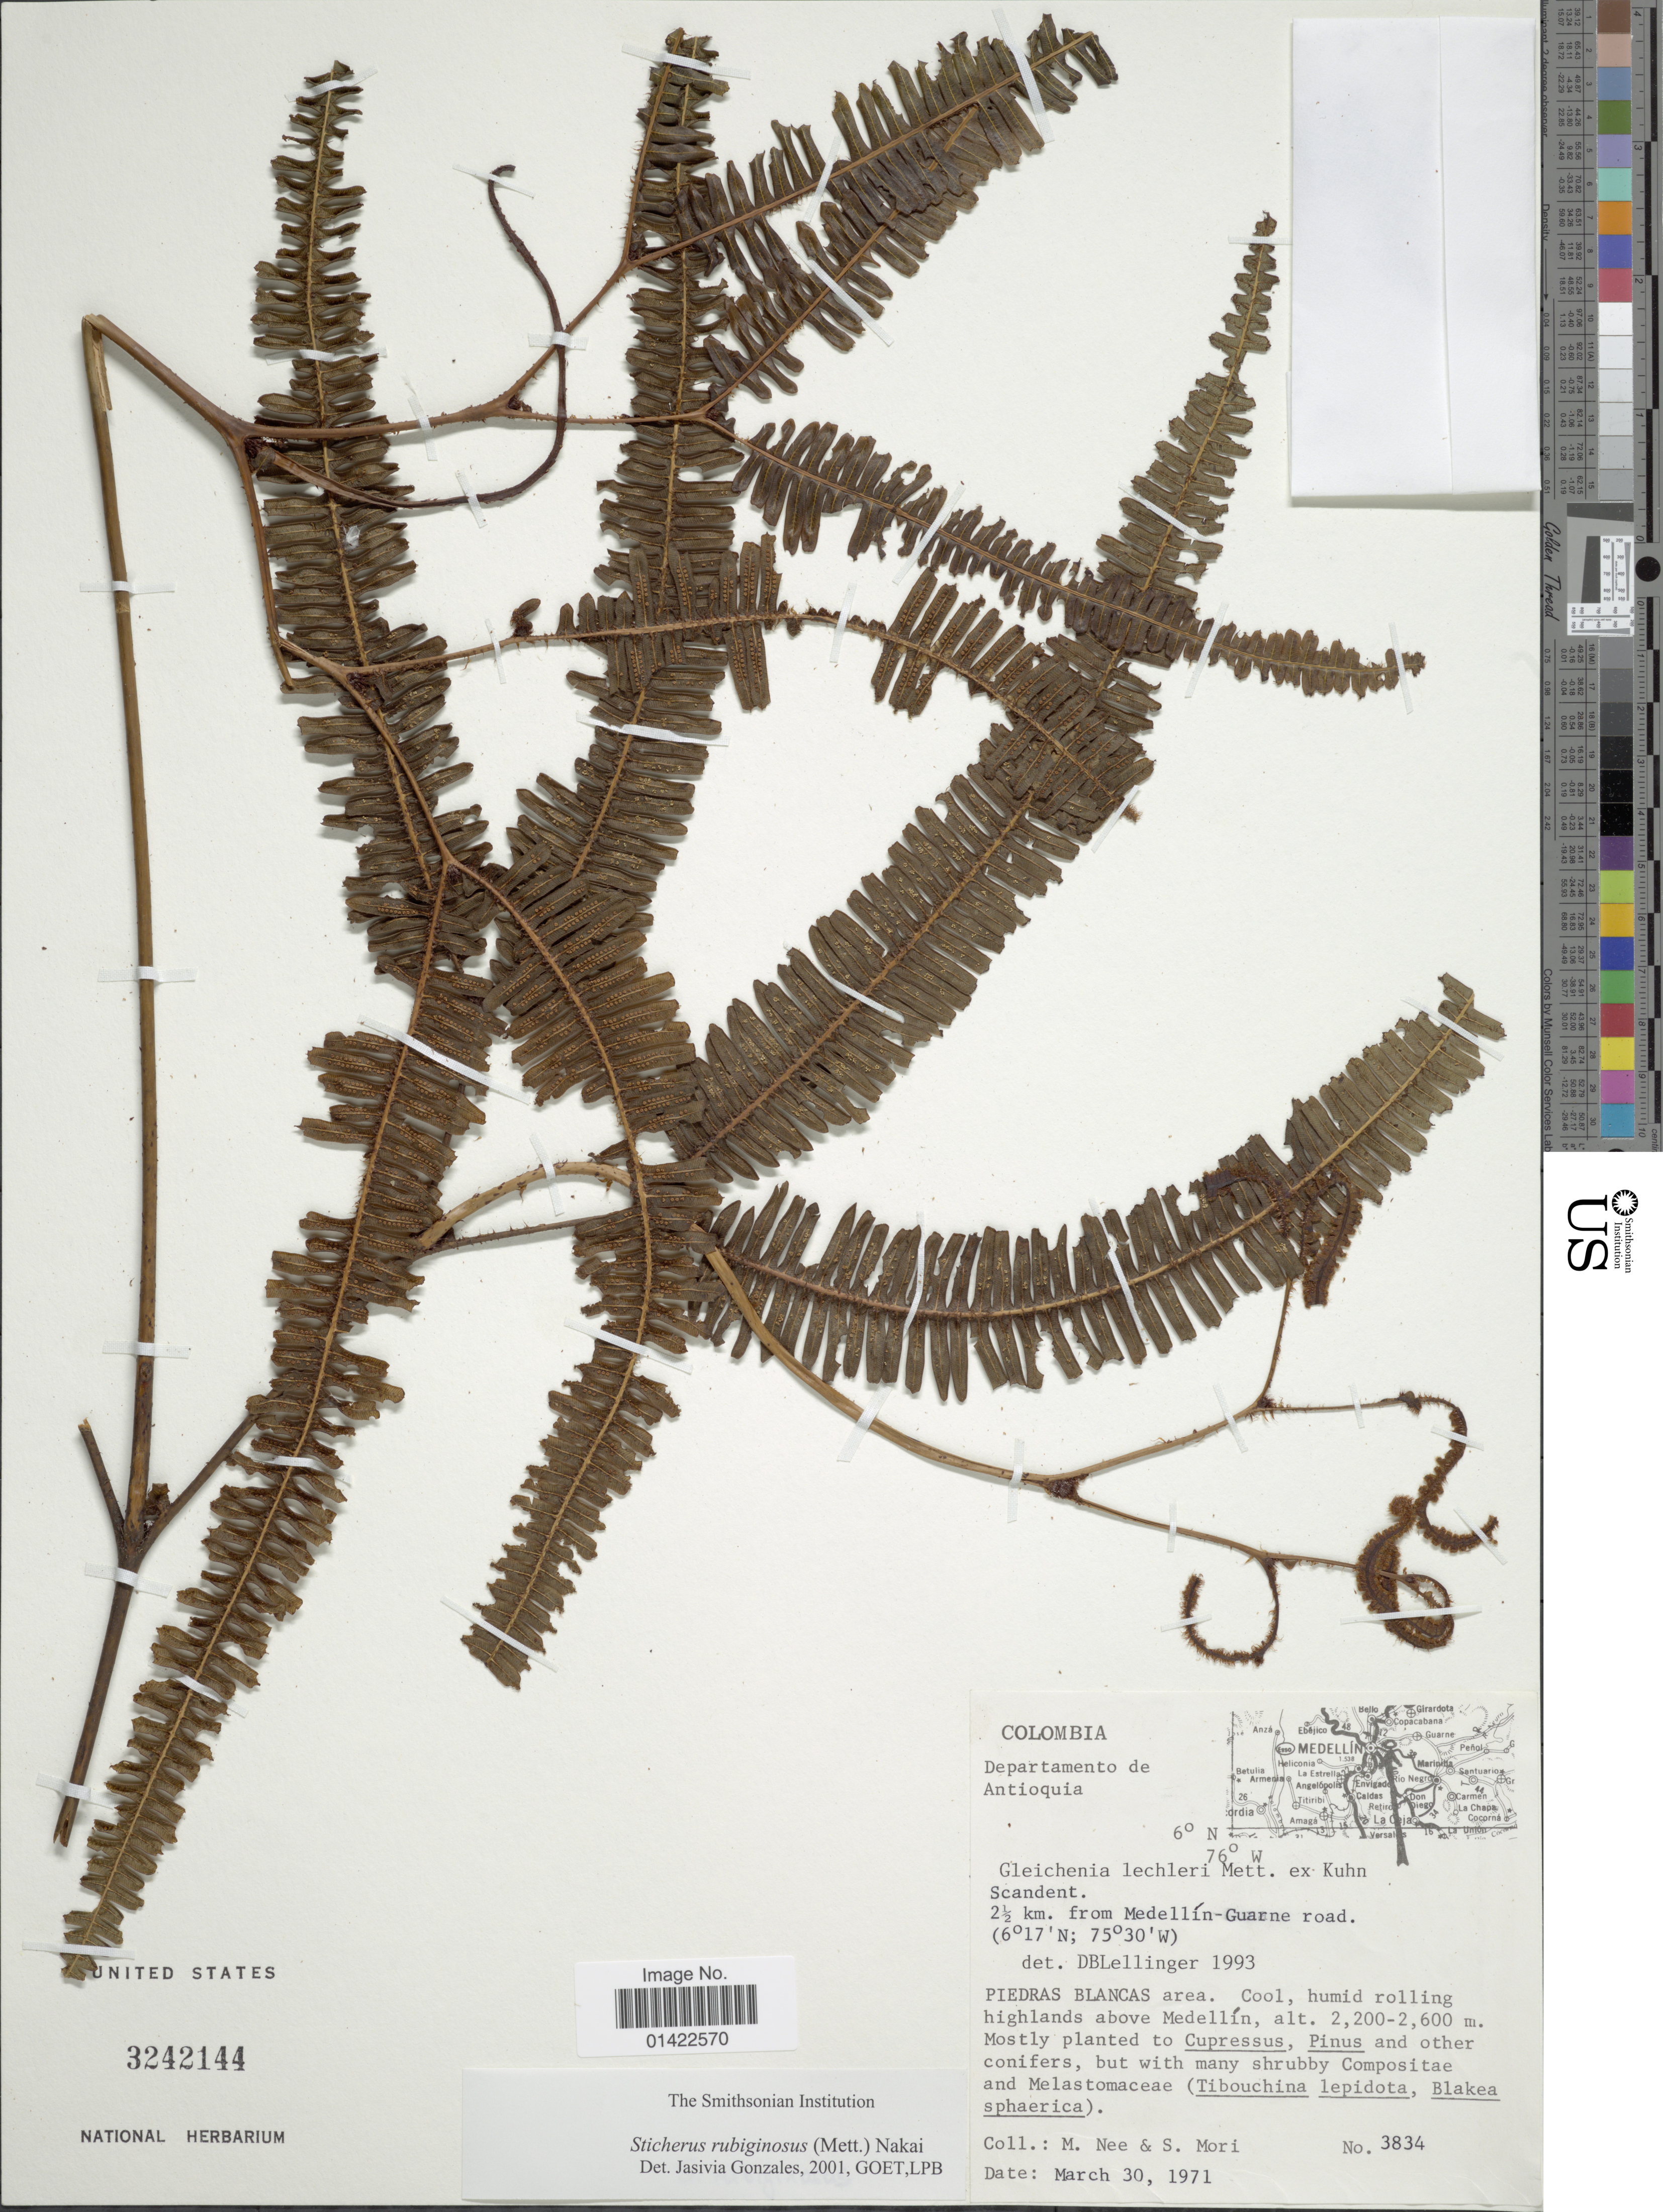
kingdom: Plantae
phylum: Tracheophyta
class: Polypodiopsida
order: Gleicheniales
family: Gleicheniaceae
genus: Sticherus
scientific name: Sticherus rubiginosus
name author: (Mett.) Nakai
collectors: M. Nee & S. Mori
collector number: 3834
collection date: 1971-03-30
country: Colombia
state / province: Antioquia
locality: Piedras Blancas area. Cool, humid rolling highlands above Medellín. 2,5 km. from Medellín-Guarne road.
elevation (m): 2200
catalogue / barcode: US 3242144